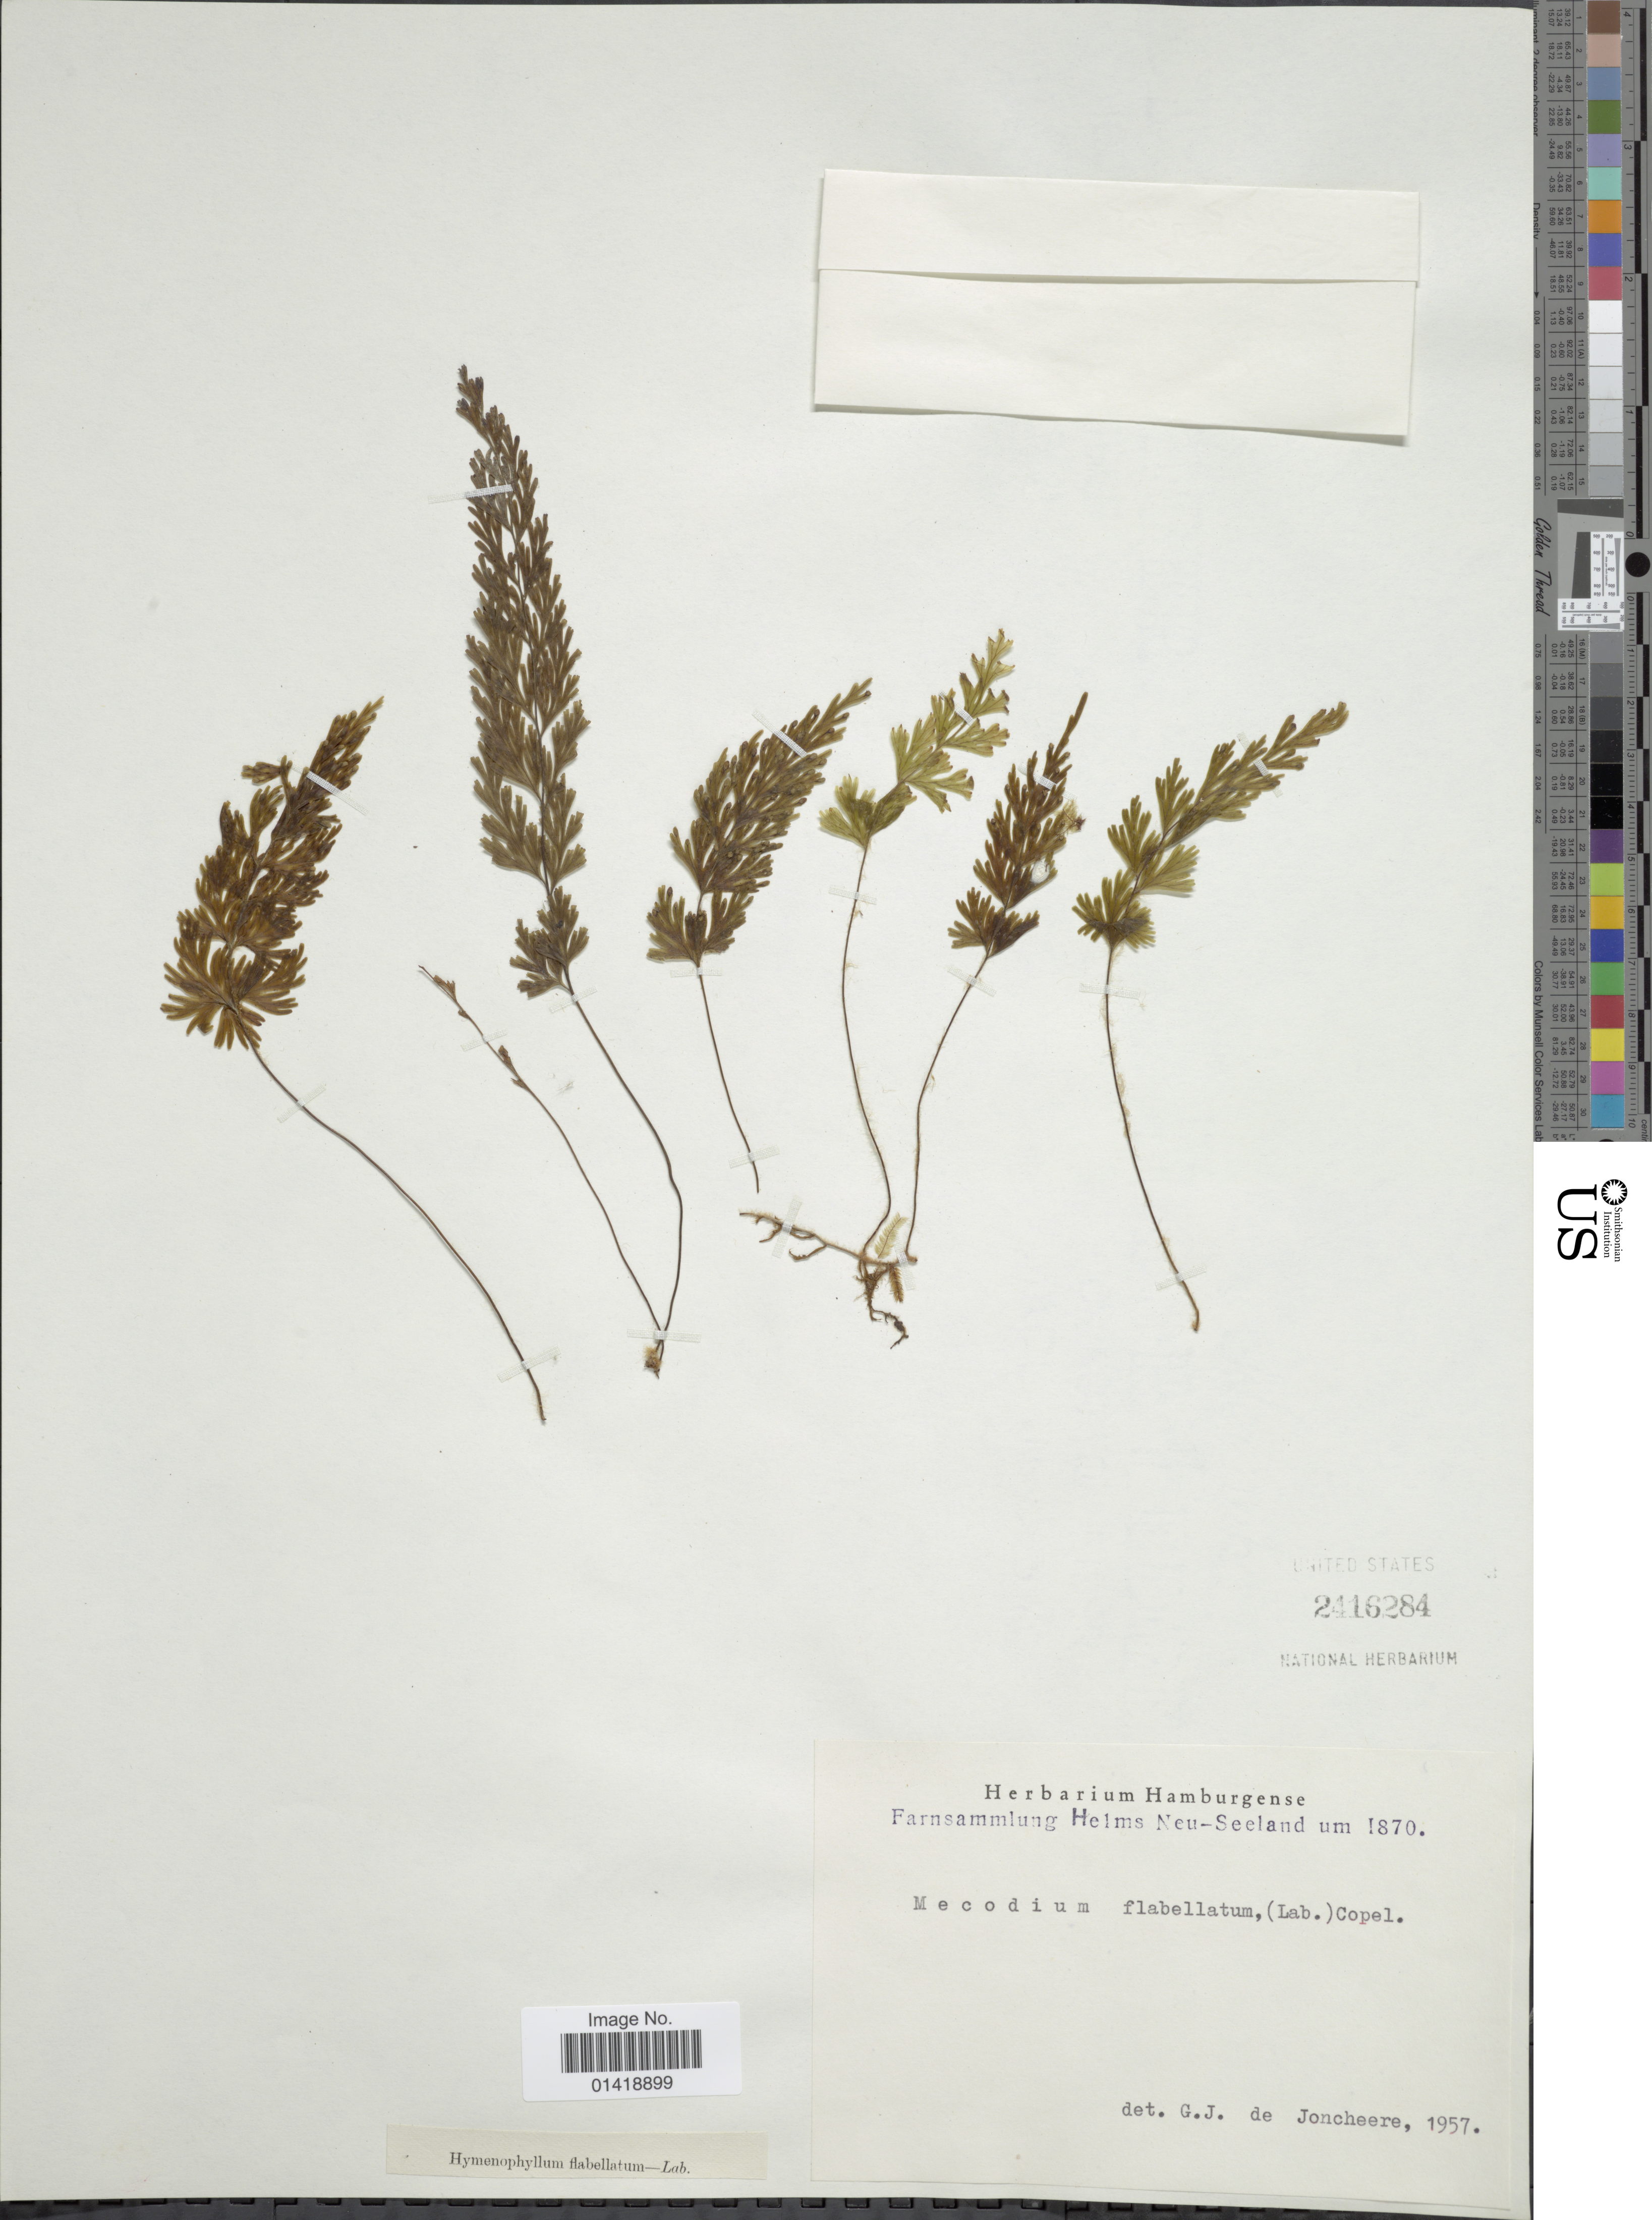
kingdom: Plantae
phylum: Tracheophyta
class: Polypodiopsida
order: Hymenophyllales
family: Hymenophyllaceae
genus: Hymenophyllum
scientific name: Hymenophyllum flabellatum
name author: Labill.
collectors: F. Helms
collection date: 1870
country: New Zealand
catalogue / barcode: US 2416284